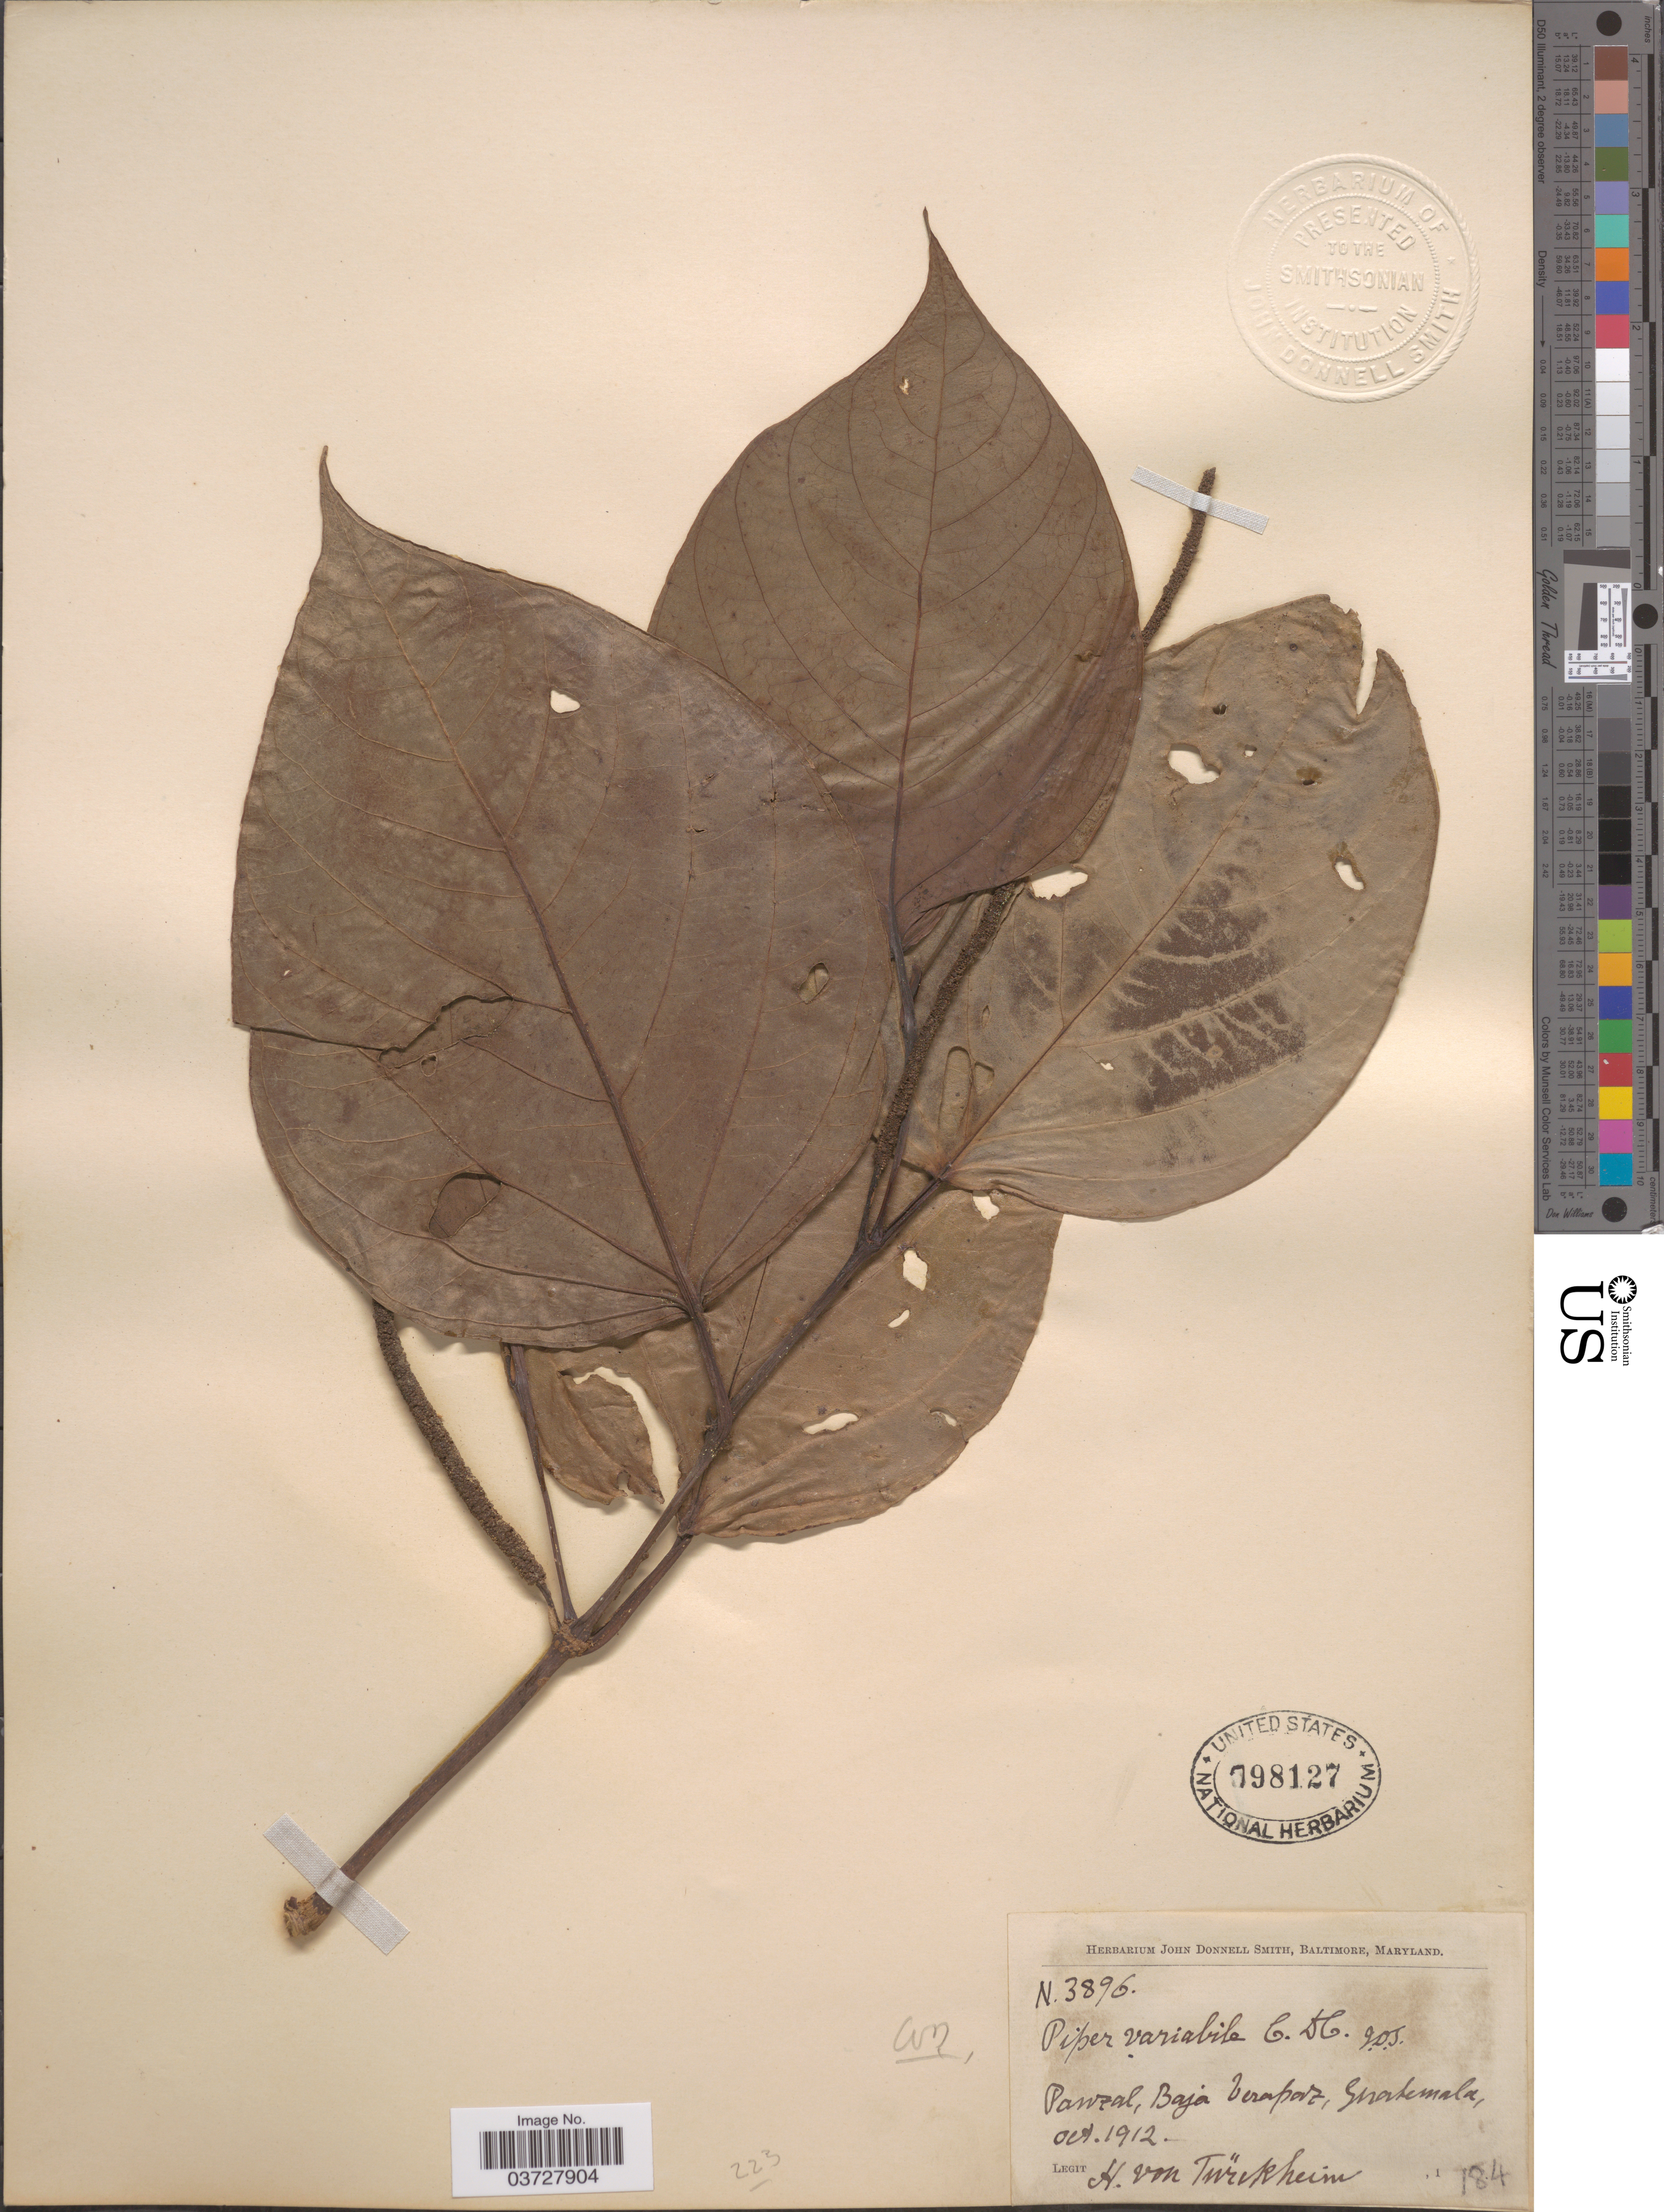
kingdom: Plantae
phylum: Tracheophyta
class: Magnoliopsida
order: Piperales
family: Piperaceae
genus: Piper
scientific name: Piper variabile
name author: C. DC.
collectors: H. von Türckheim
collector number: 3896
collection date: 1912-10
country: Guatemala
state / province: Baja Verapaz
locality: Panzal.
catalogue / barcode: US 798127